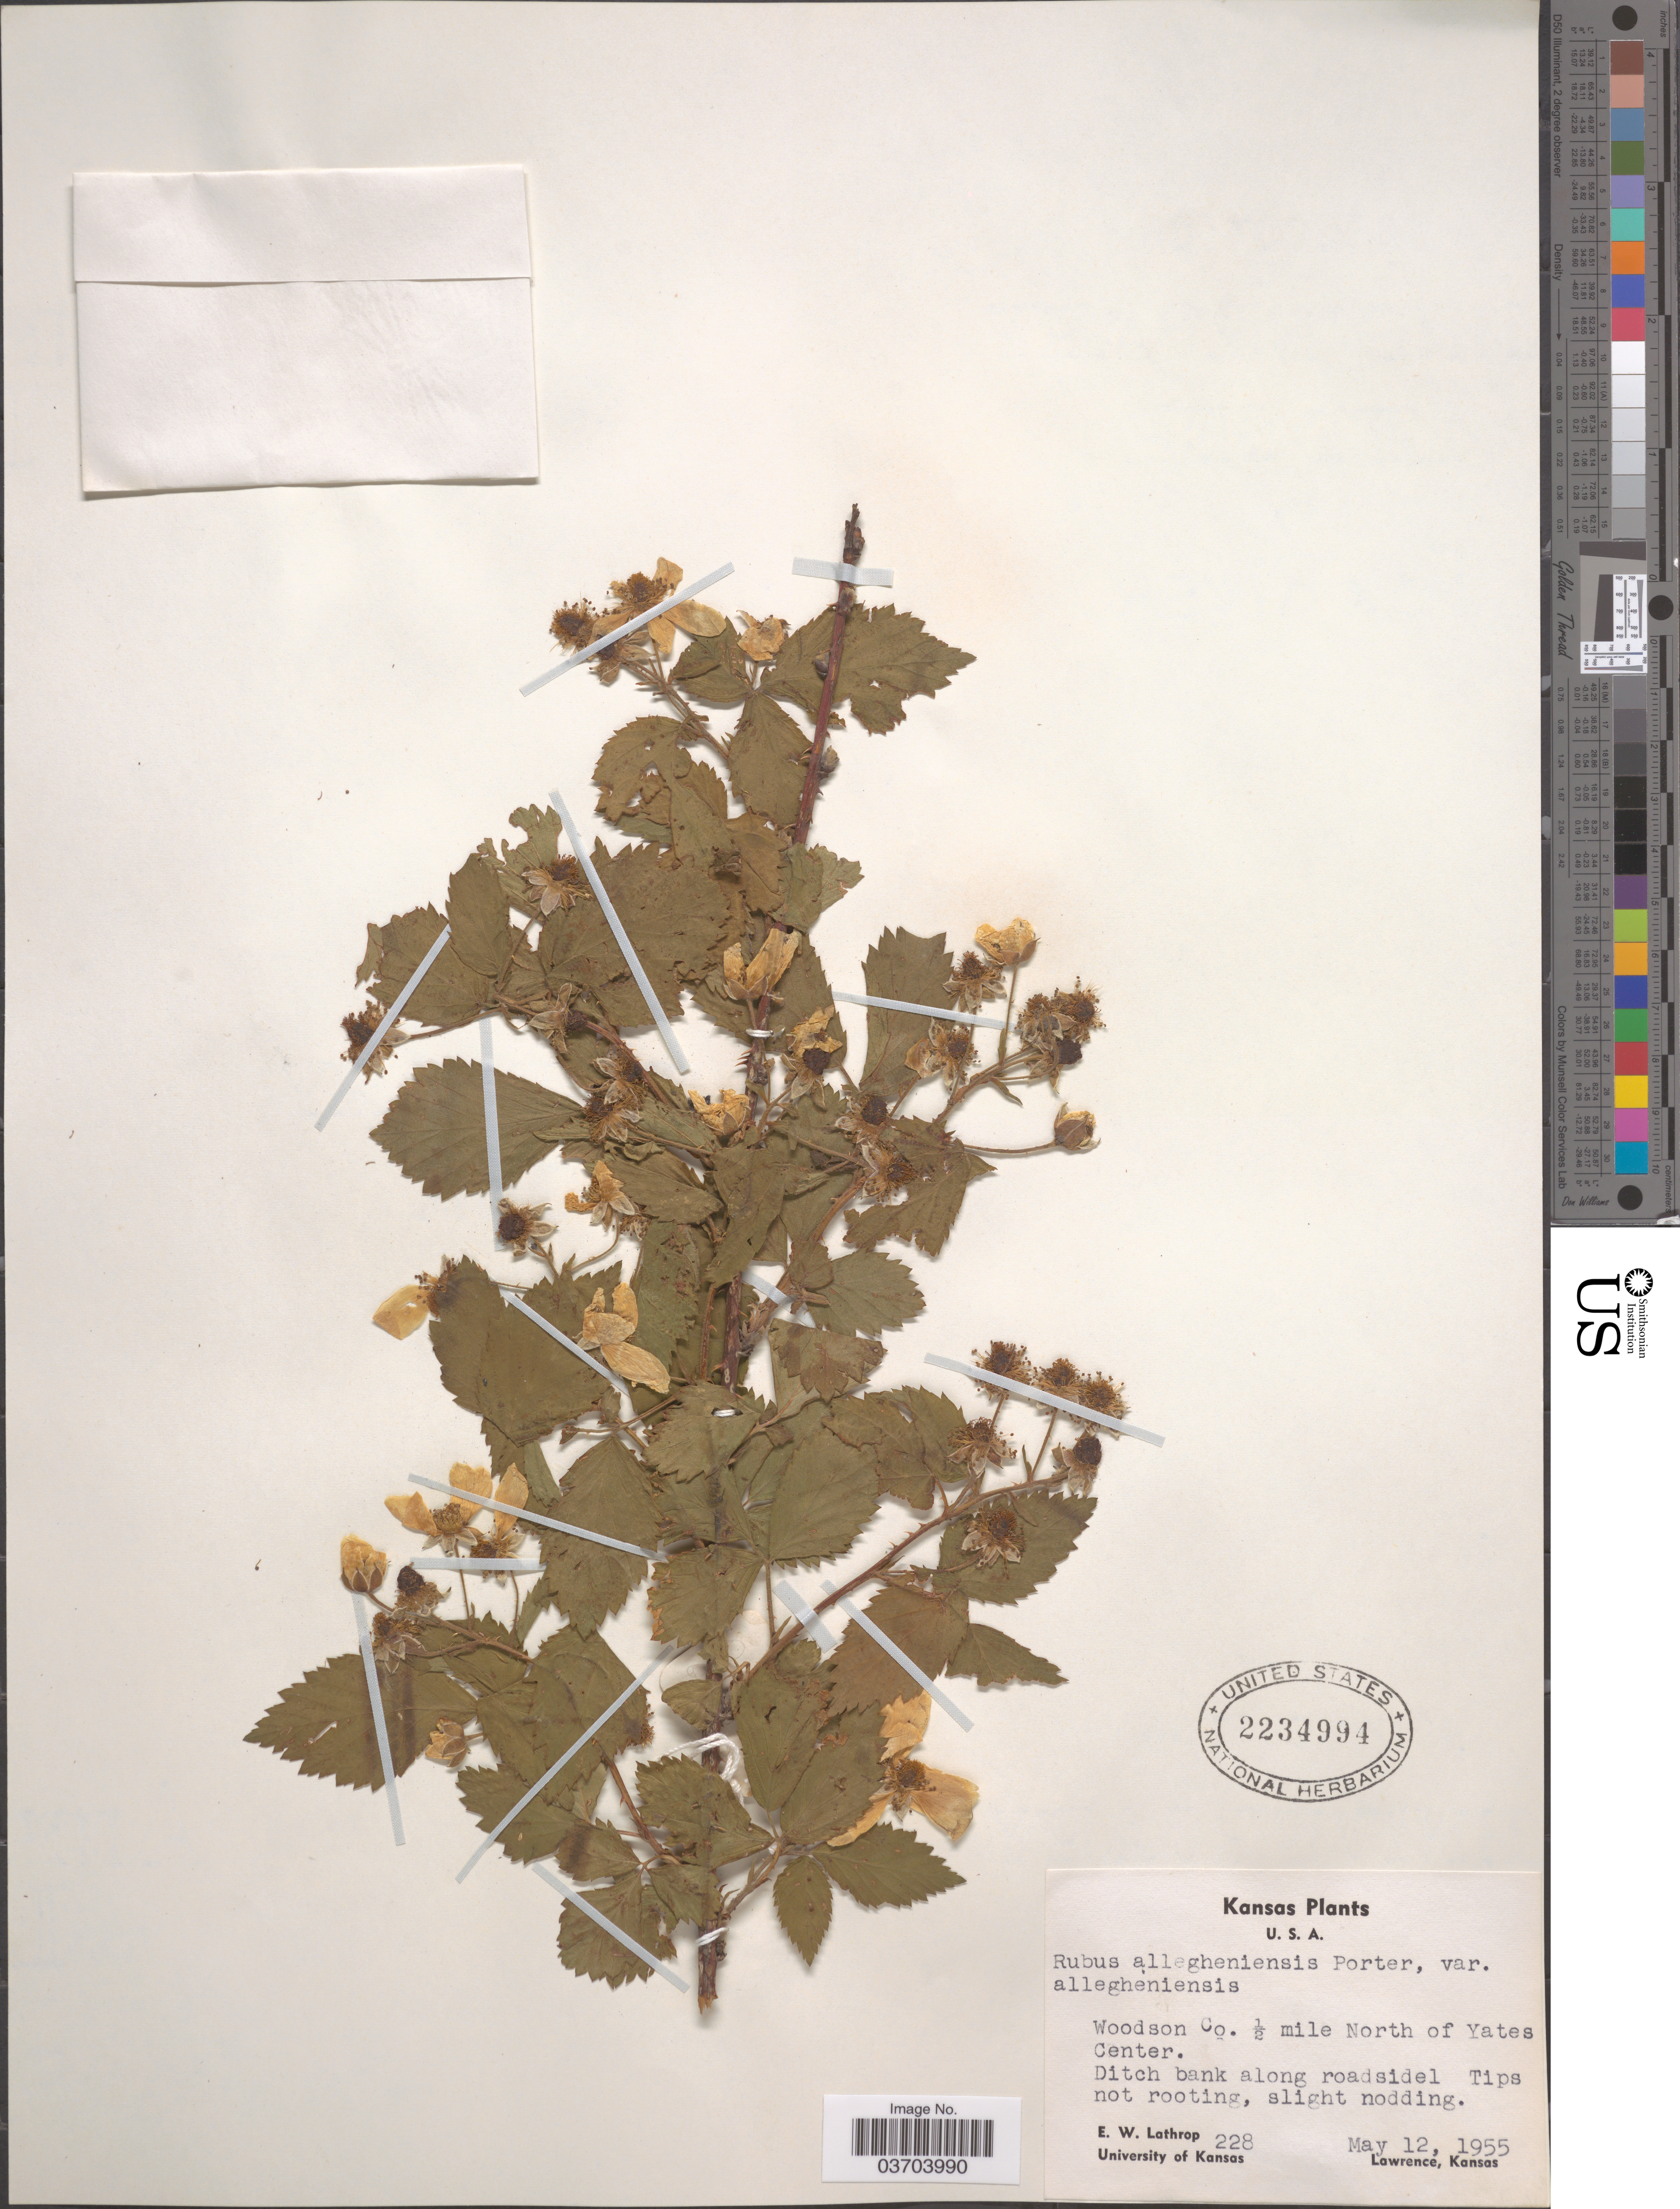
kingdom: Plantae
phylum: Tracheophyta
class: Magnoliopsida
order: Rosales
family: Rosaceae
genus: Rubus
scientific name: Rubus allegheniensis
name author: Porter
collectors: E. W. Lathrop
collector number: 228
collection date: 1955-05-12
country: United States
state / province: Kansas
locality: Woodson Co. ½ mile North of Yates Center.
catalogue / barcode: US 2234994